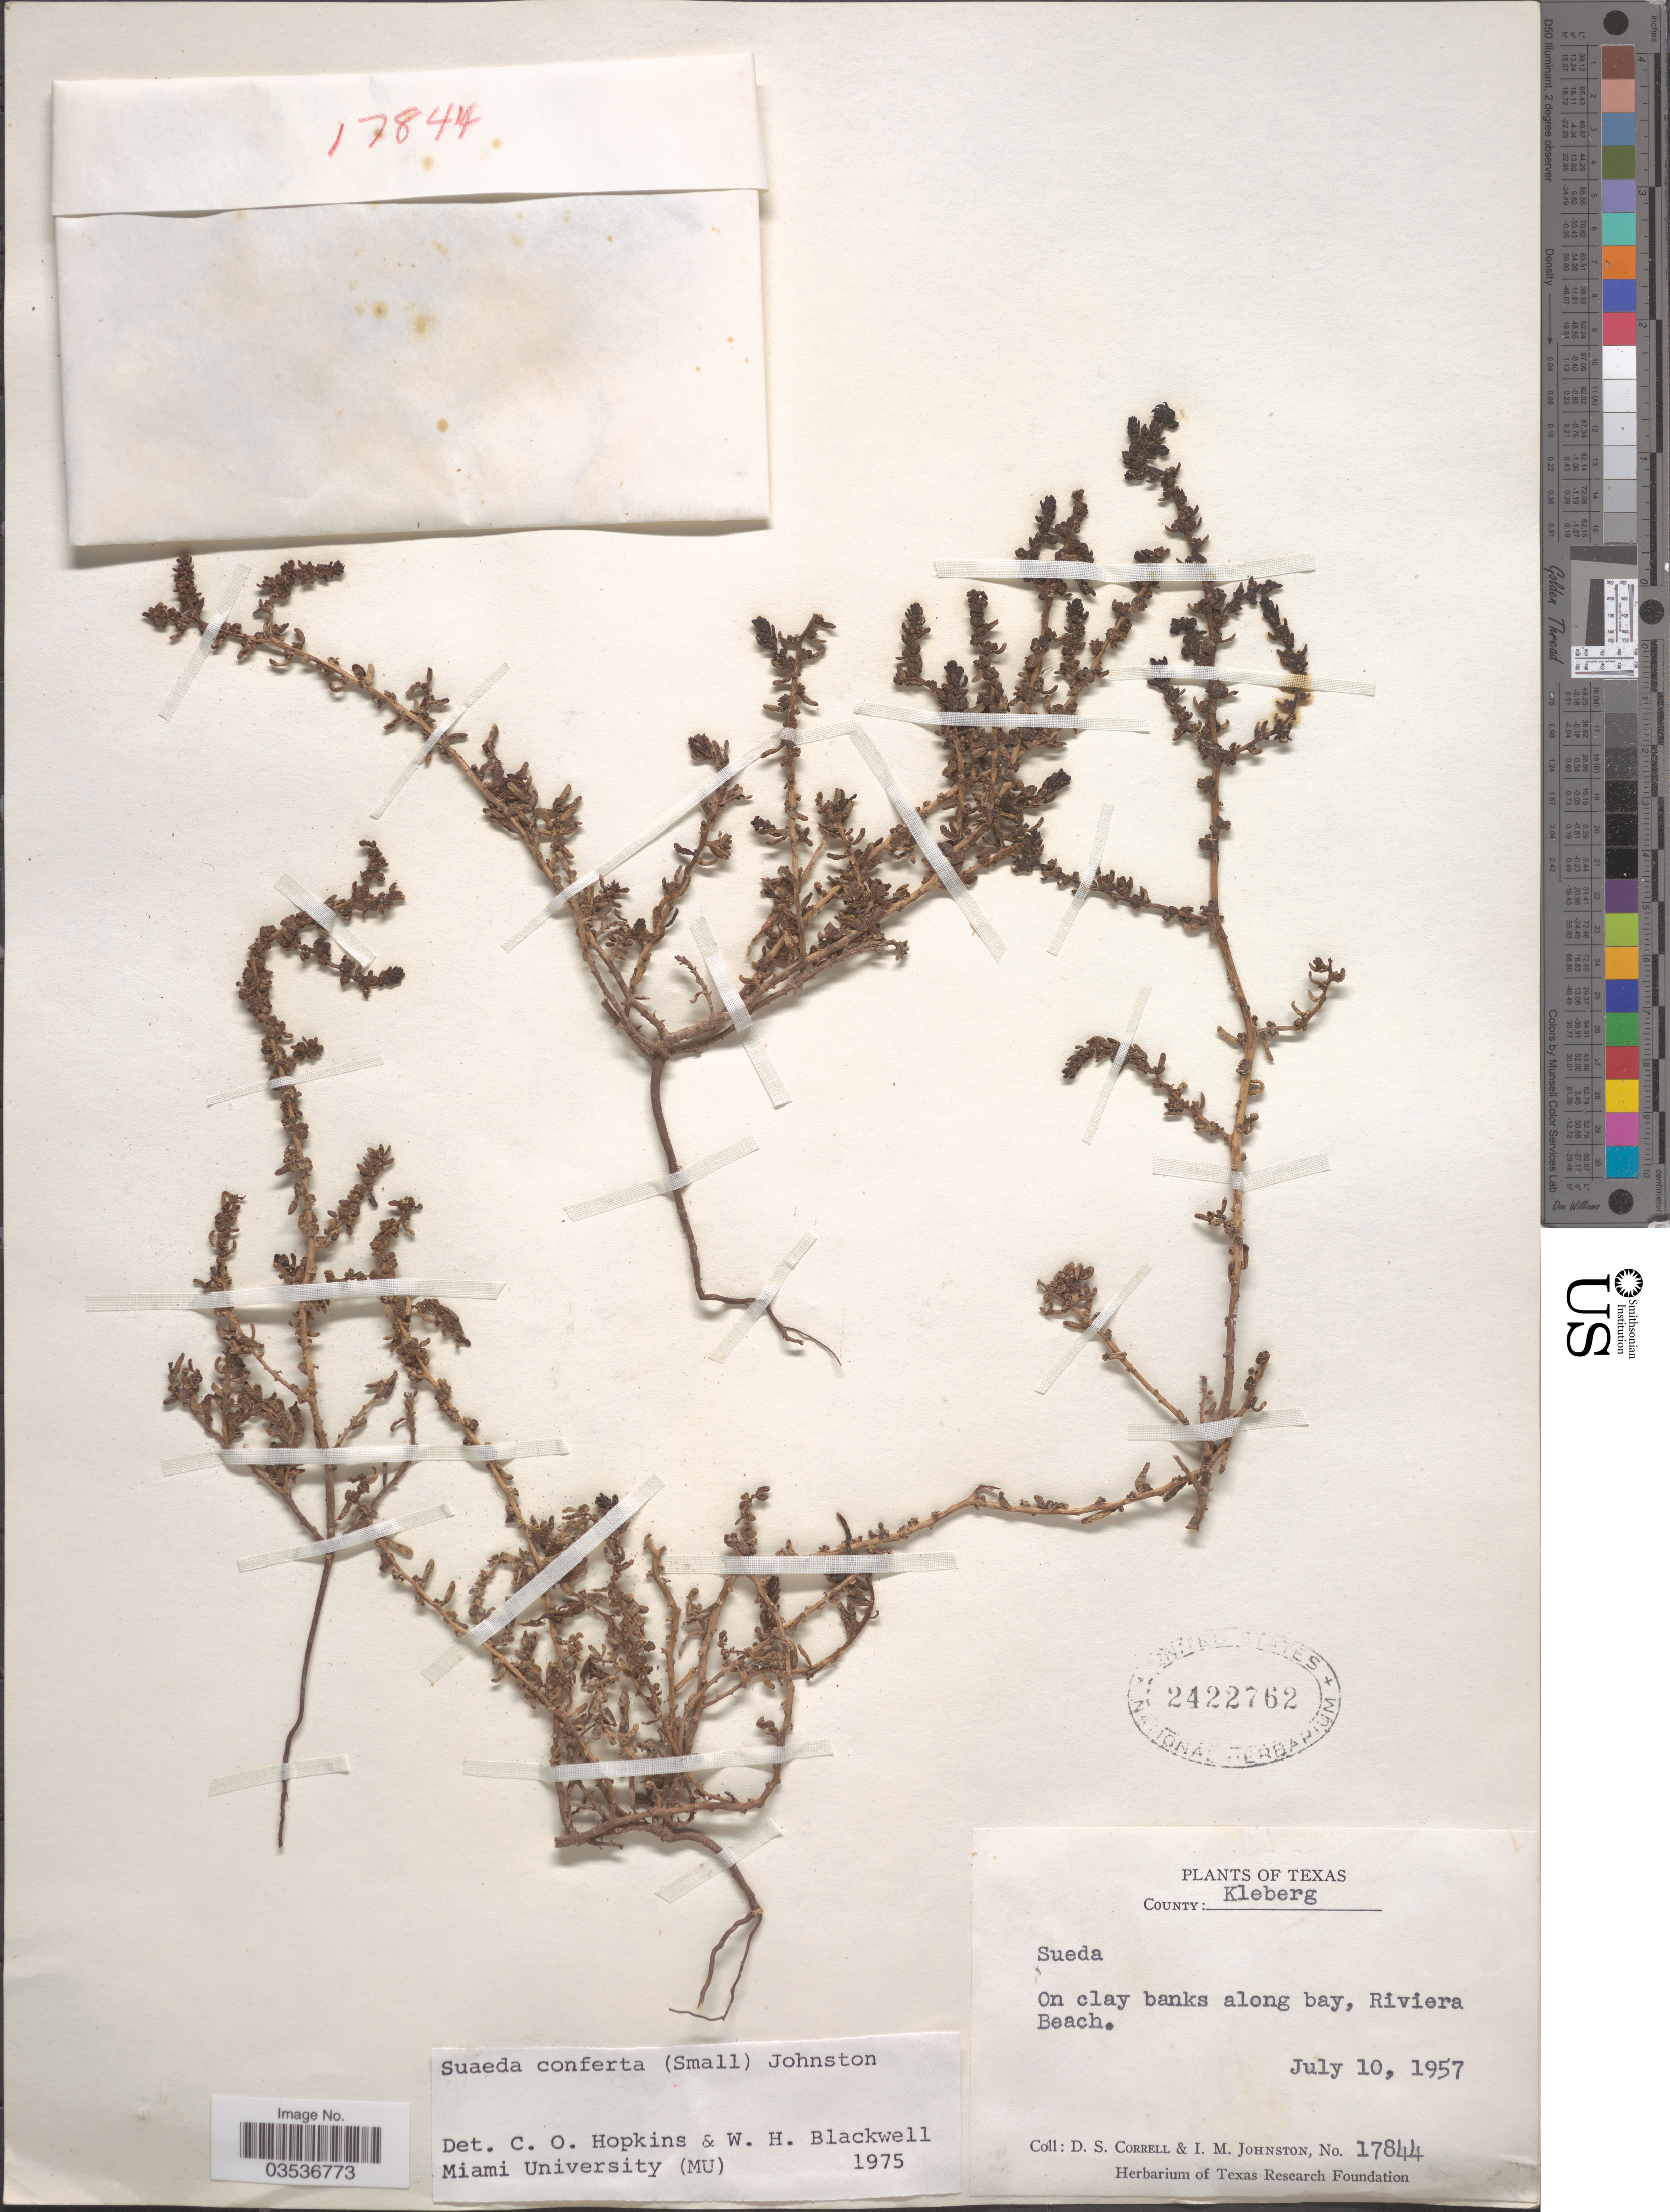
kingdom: Plantae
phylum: Tracheophyta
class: Magnoliopsida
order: Caryophyllales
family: Amaranthaceae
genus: Suaeda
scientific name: Suaeda conferta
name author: (Small) I.M. Johnst.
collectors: D. S. Correll & I.M. Johnston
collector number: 17844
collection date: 1957-07-10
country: United States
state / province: Texas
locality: County: Kleberg. On clay banks along bay, Riviera Beach.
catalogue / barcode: US 2422762